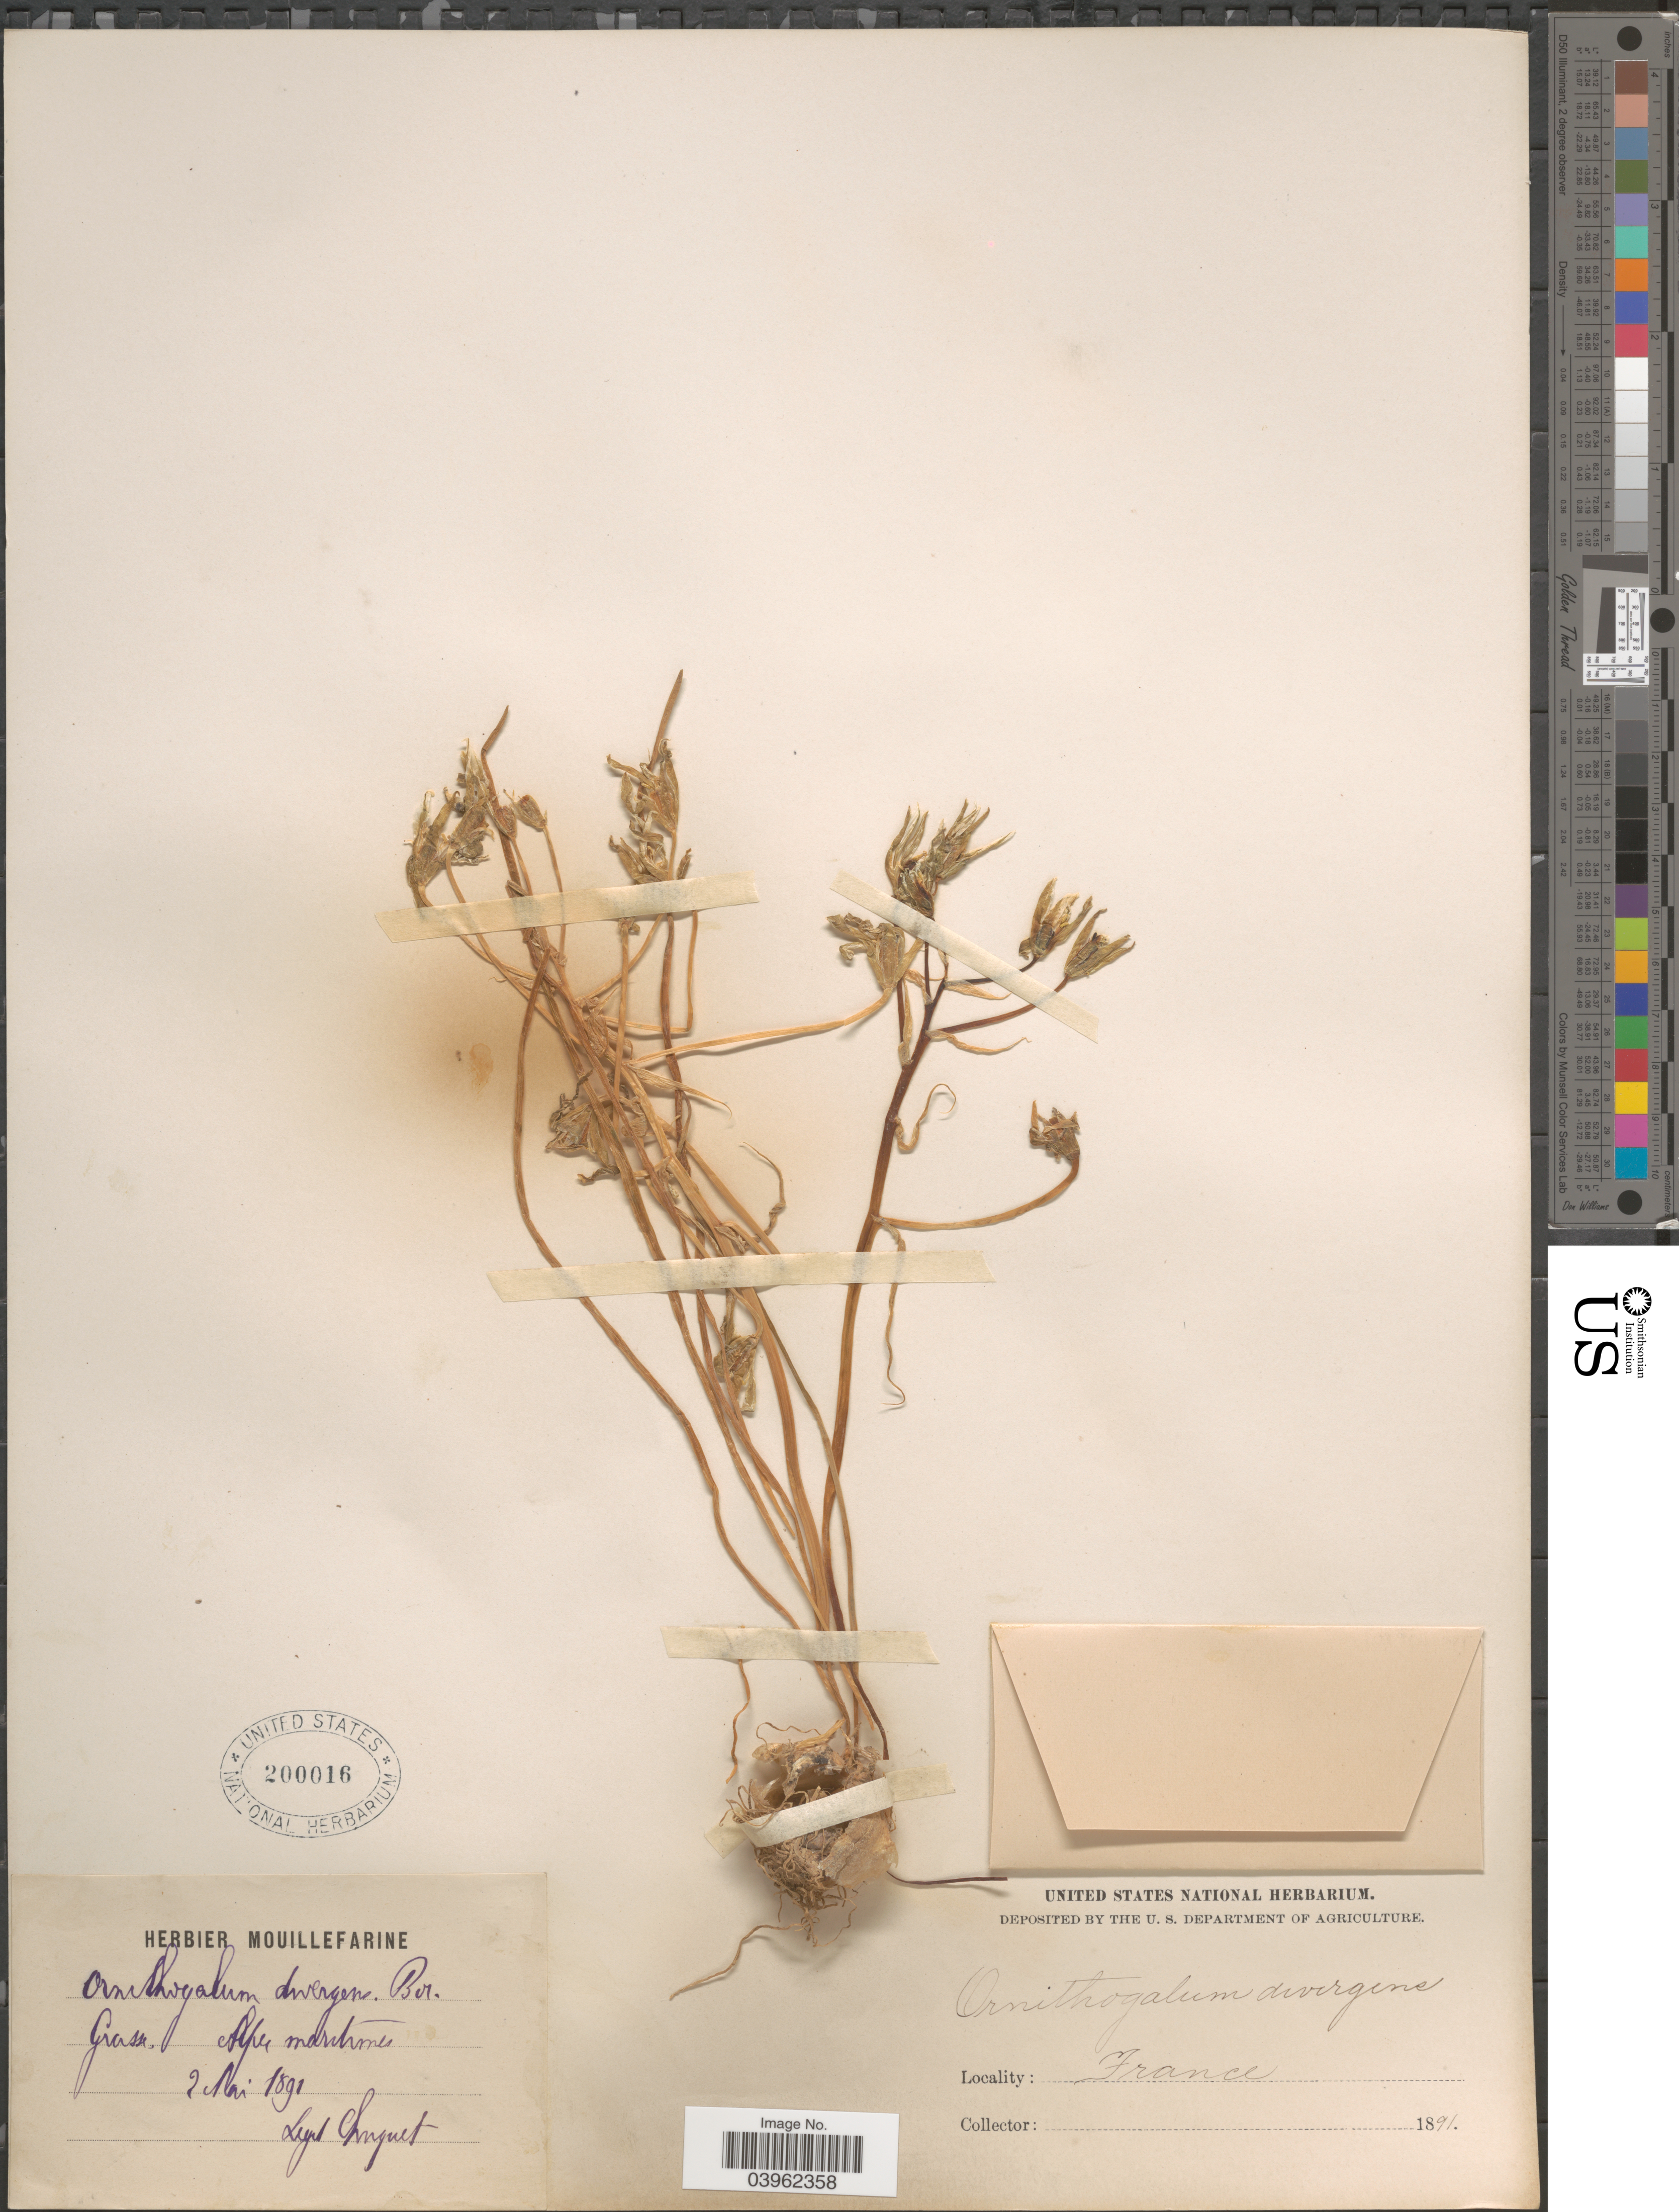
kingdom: Plantae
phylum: Tracheophyta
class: Liliopsida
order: Asparagales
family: Asparagaceae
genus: Ornithogalum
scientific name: Ornithogalum divergens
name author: Boreau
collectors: -. Chuguet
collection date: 1891-05-02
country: France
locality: Grass. Alpes maritimes.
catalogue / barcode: US 200016